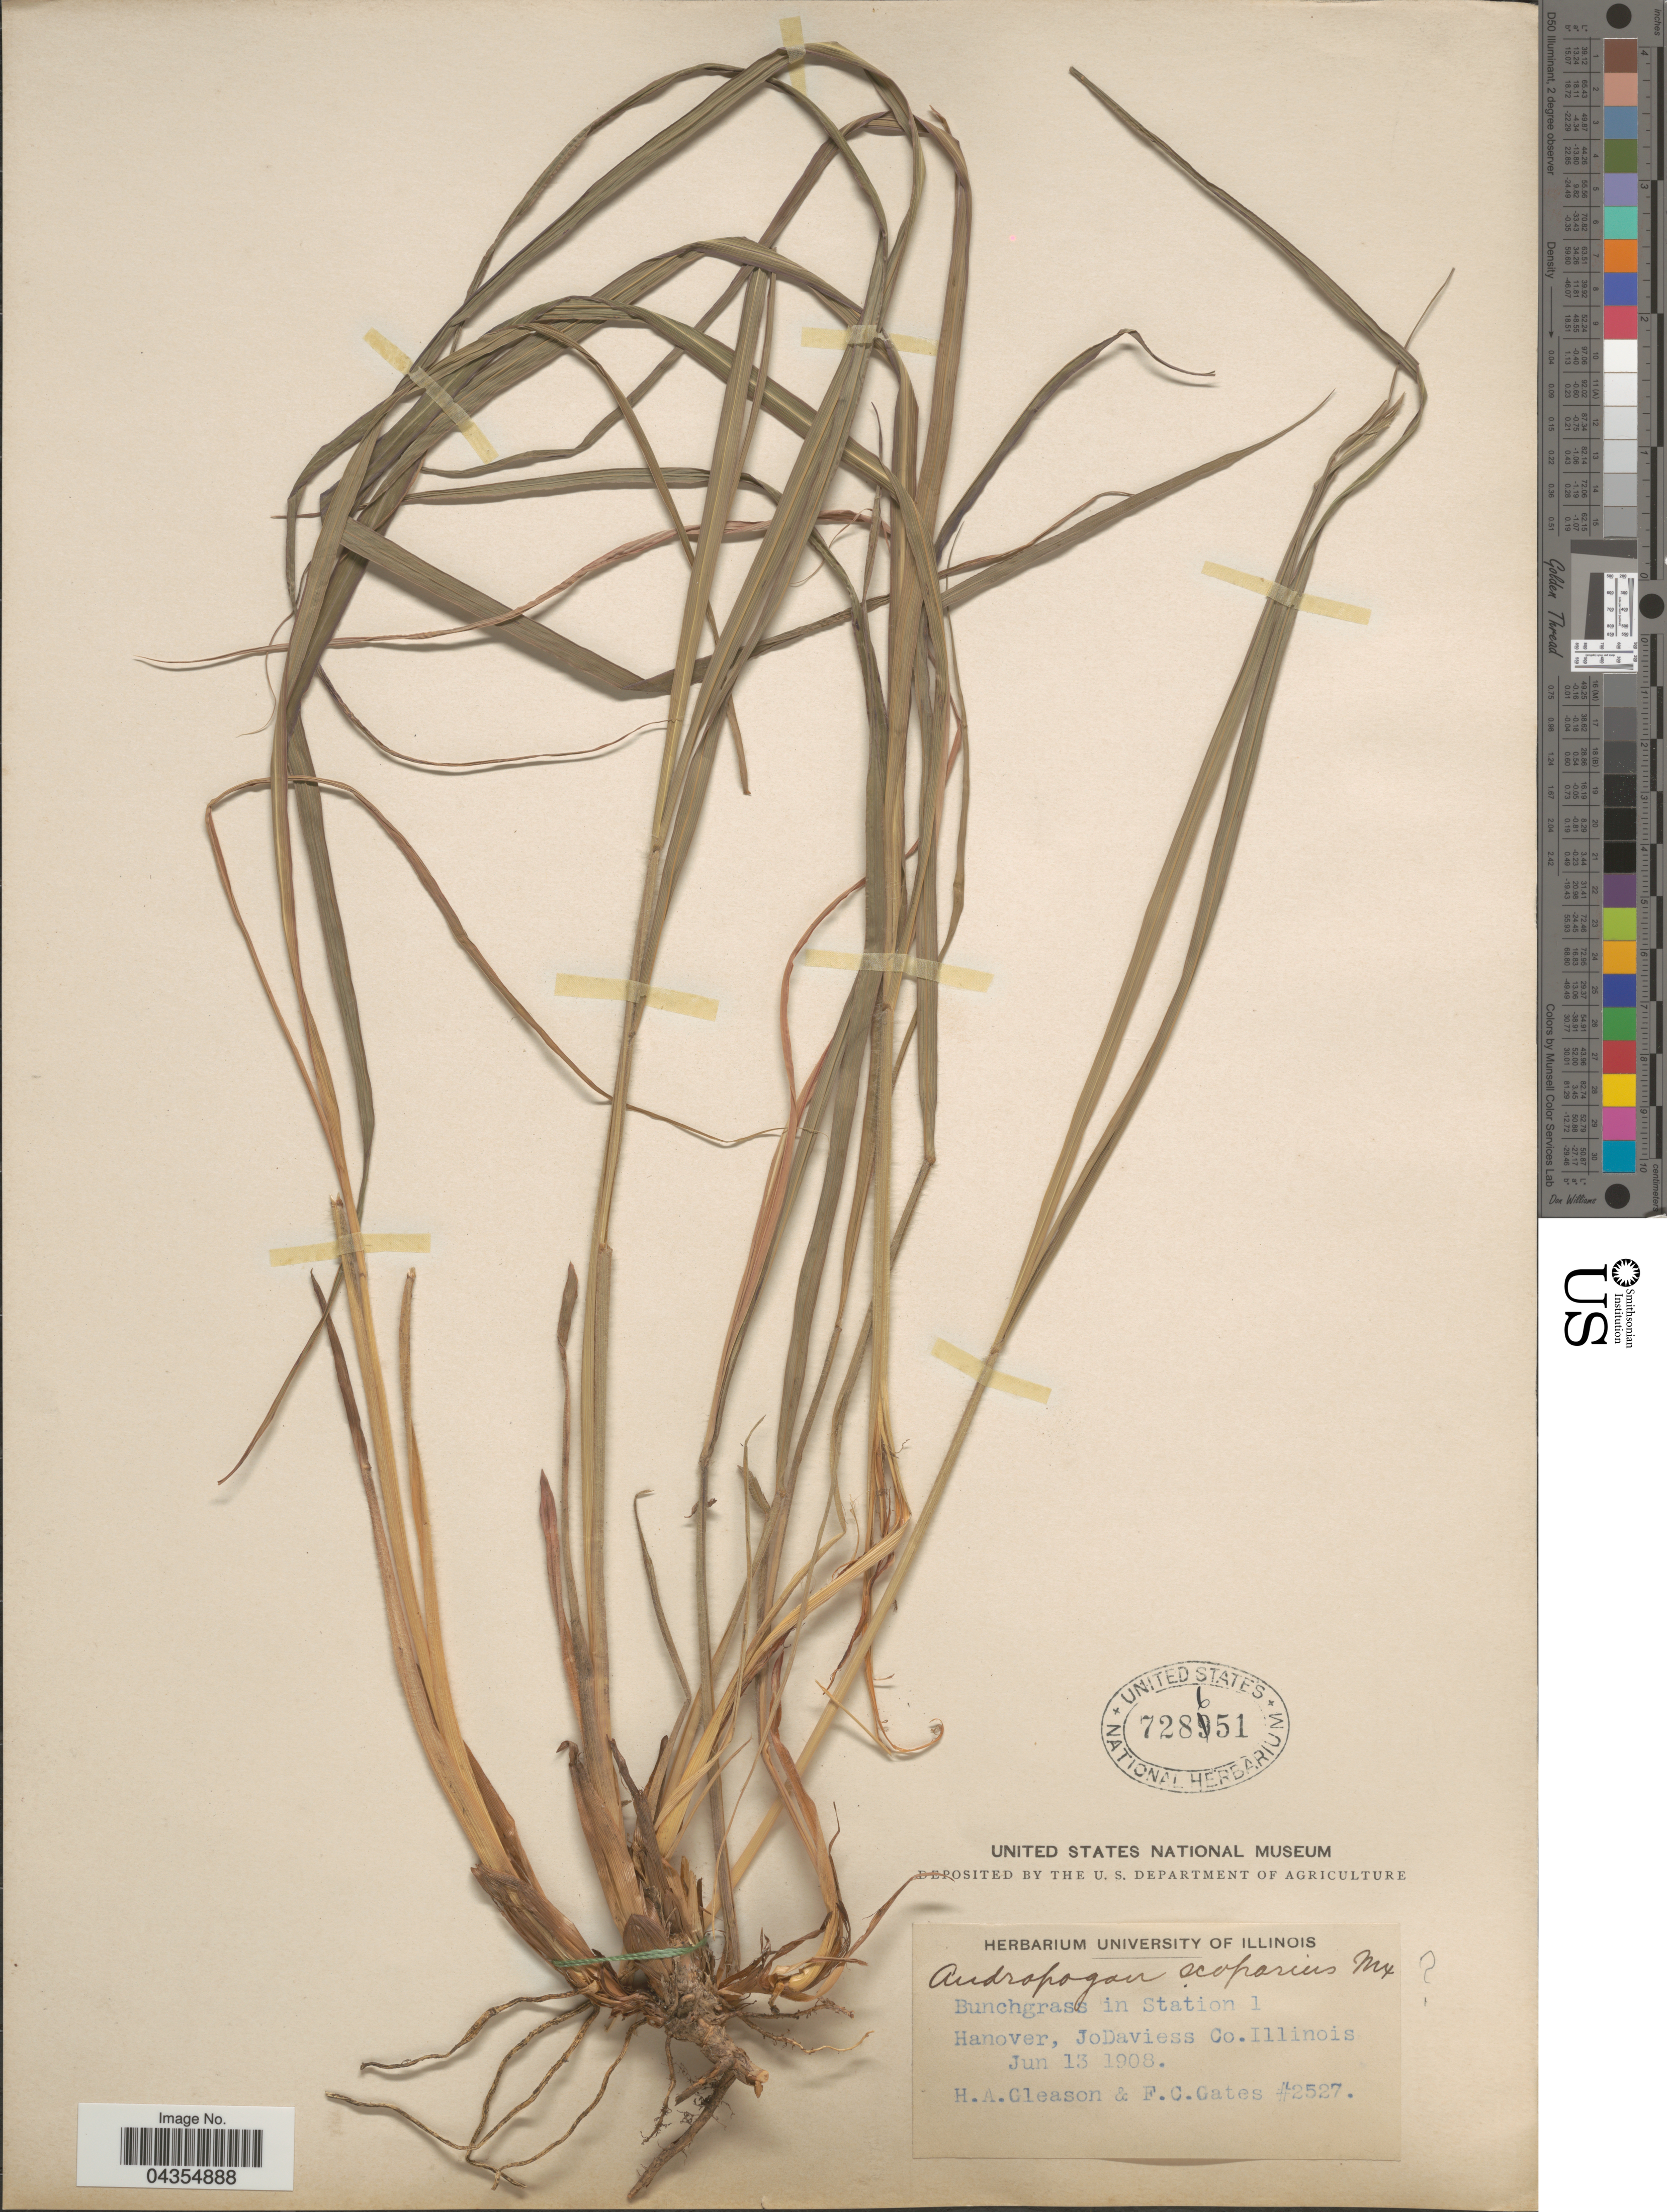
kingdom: Plantae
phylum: Tracheophyta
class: Liliopsida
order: Poales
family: Poaceae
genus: Schizachyrium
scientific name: Schizachyrium sanguineum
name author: (Retz.) Alston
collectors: H. A. Gleason & F. C. Gates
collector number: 2527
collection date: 1908-06-13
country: United States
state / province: Illinois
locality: In Station 1. Hanover, JoDaviess Co.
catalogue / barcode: US 728651